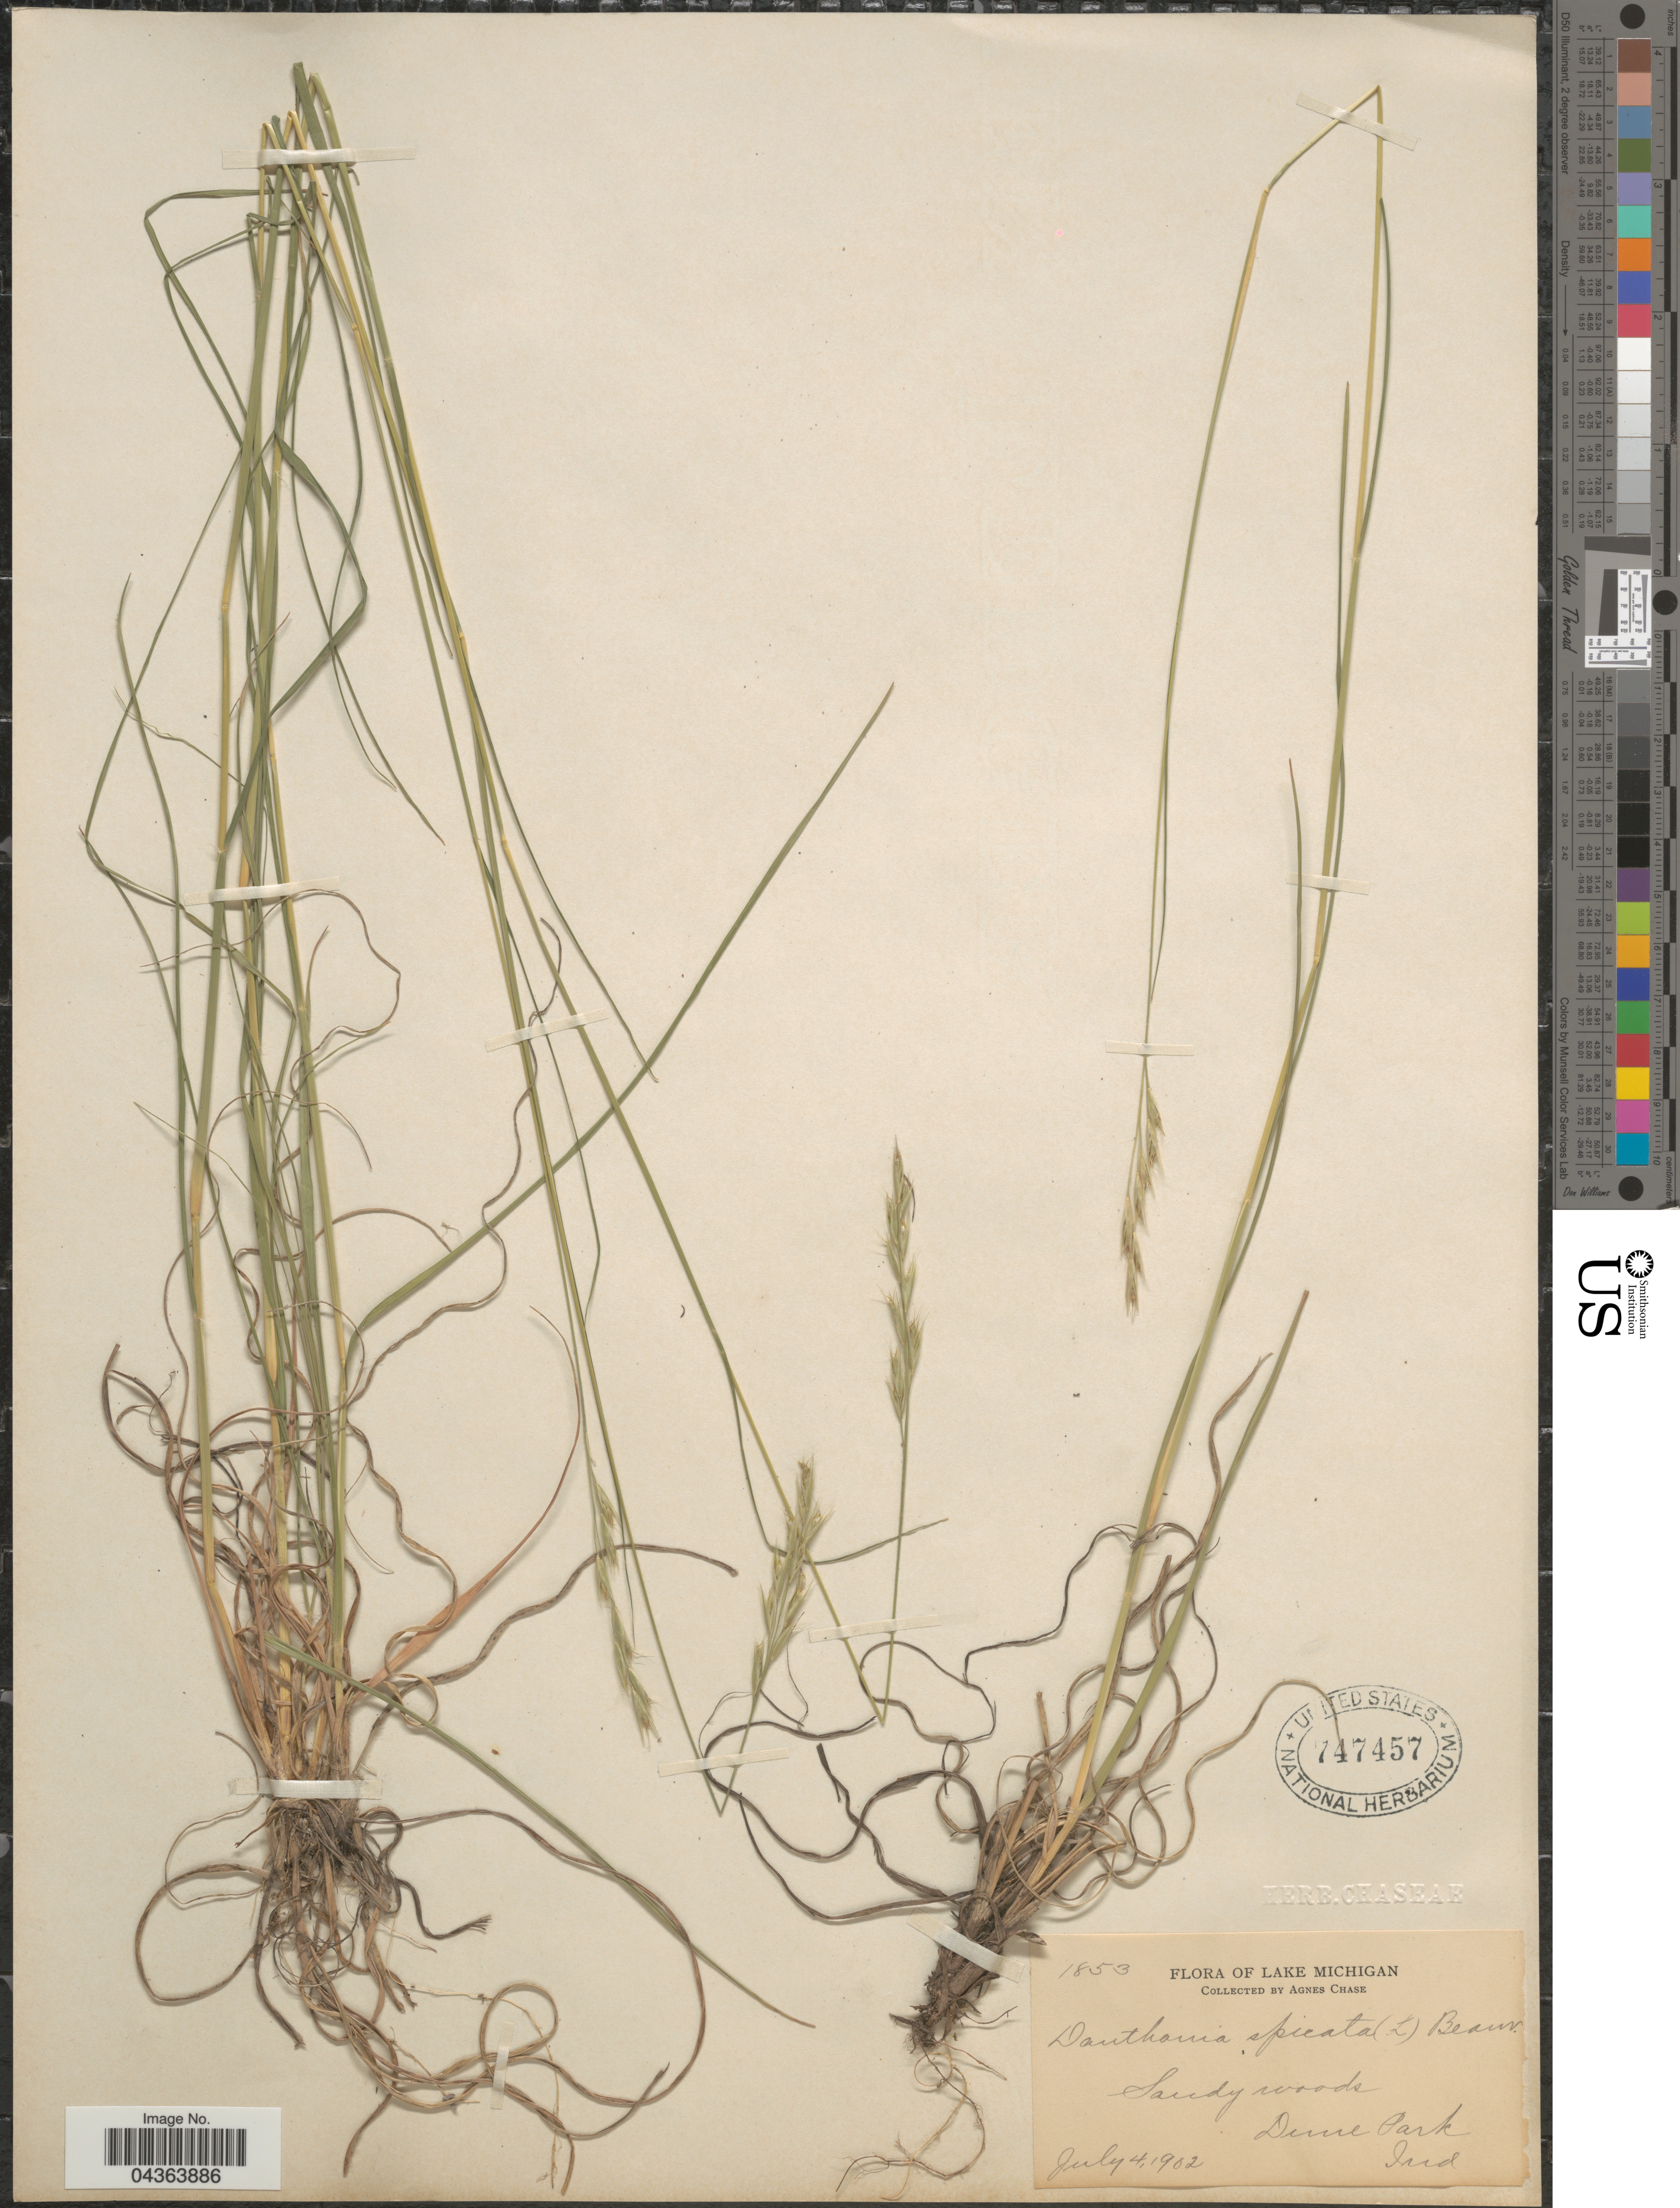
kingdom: Plantae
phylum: Tracheophyta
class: Liliopsida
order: Poales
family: Poaceae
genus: Danthonia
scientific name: Danthonia spicata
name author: (L.) P. Beauv. ex Roem. & Schult.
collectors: A. Chase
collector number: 1853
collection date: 1902-07-04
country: United States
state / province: Indiana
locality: Lake Michigan. Dune Park.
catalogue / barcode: US 747457